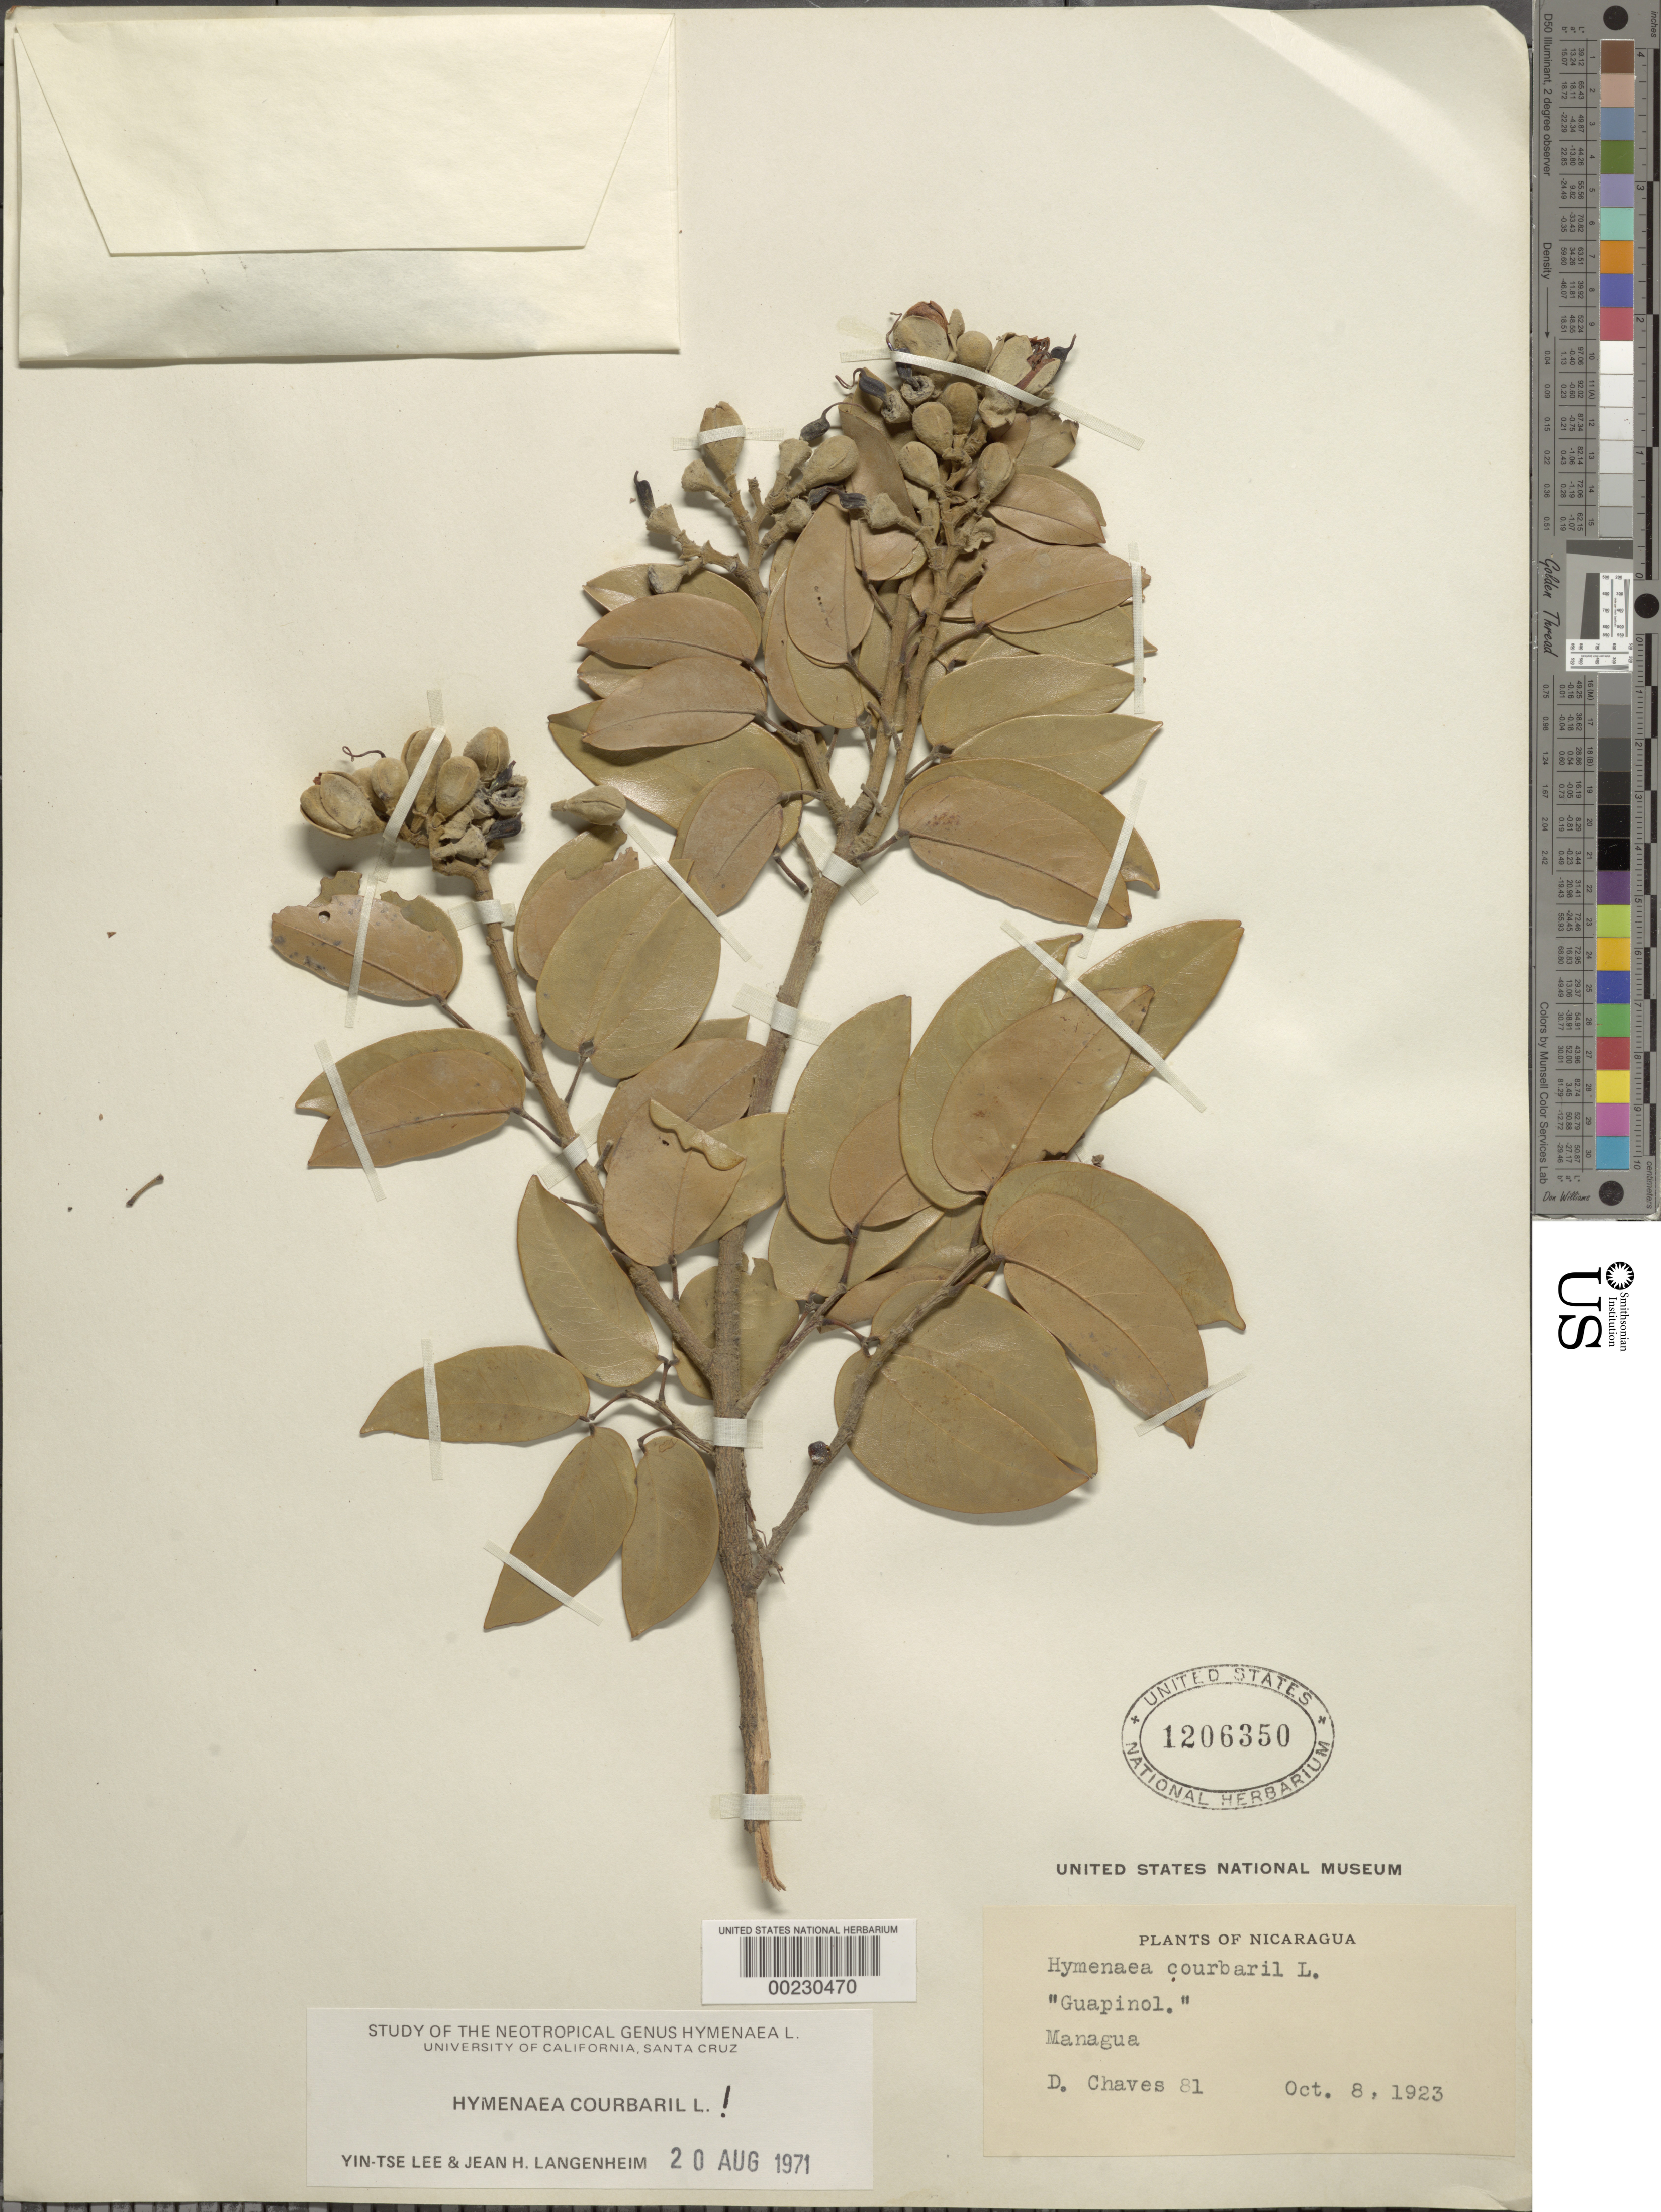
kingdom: Plantae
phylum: Tracheophyta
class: Magnoliopsida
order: Fabales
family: Fabaceae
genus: Hymenaea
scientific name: Hymenaea courbaril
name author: L.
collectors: D. Chaves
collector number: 81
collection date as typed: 08 Oct 1923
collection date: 1923-10-08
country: Nicaragua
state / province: Managua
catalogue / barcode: US 1206350